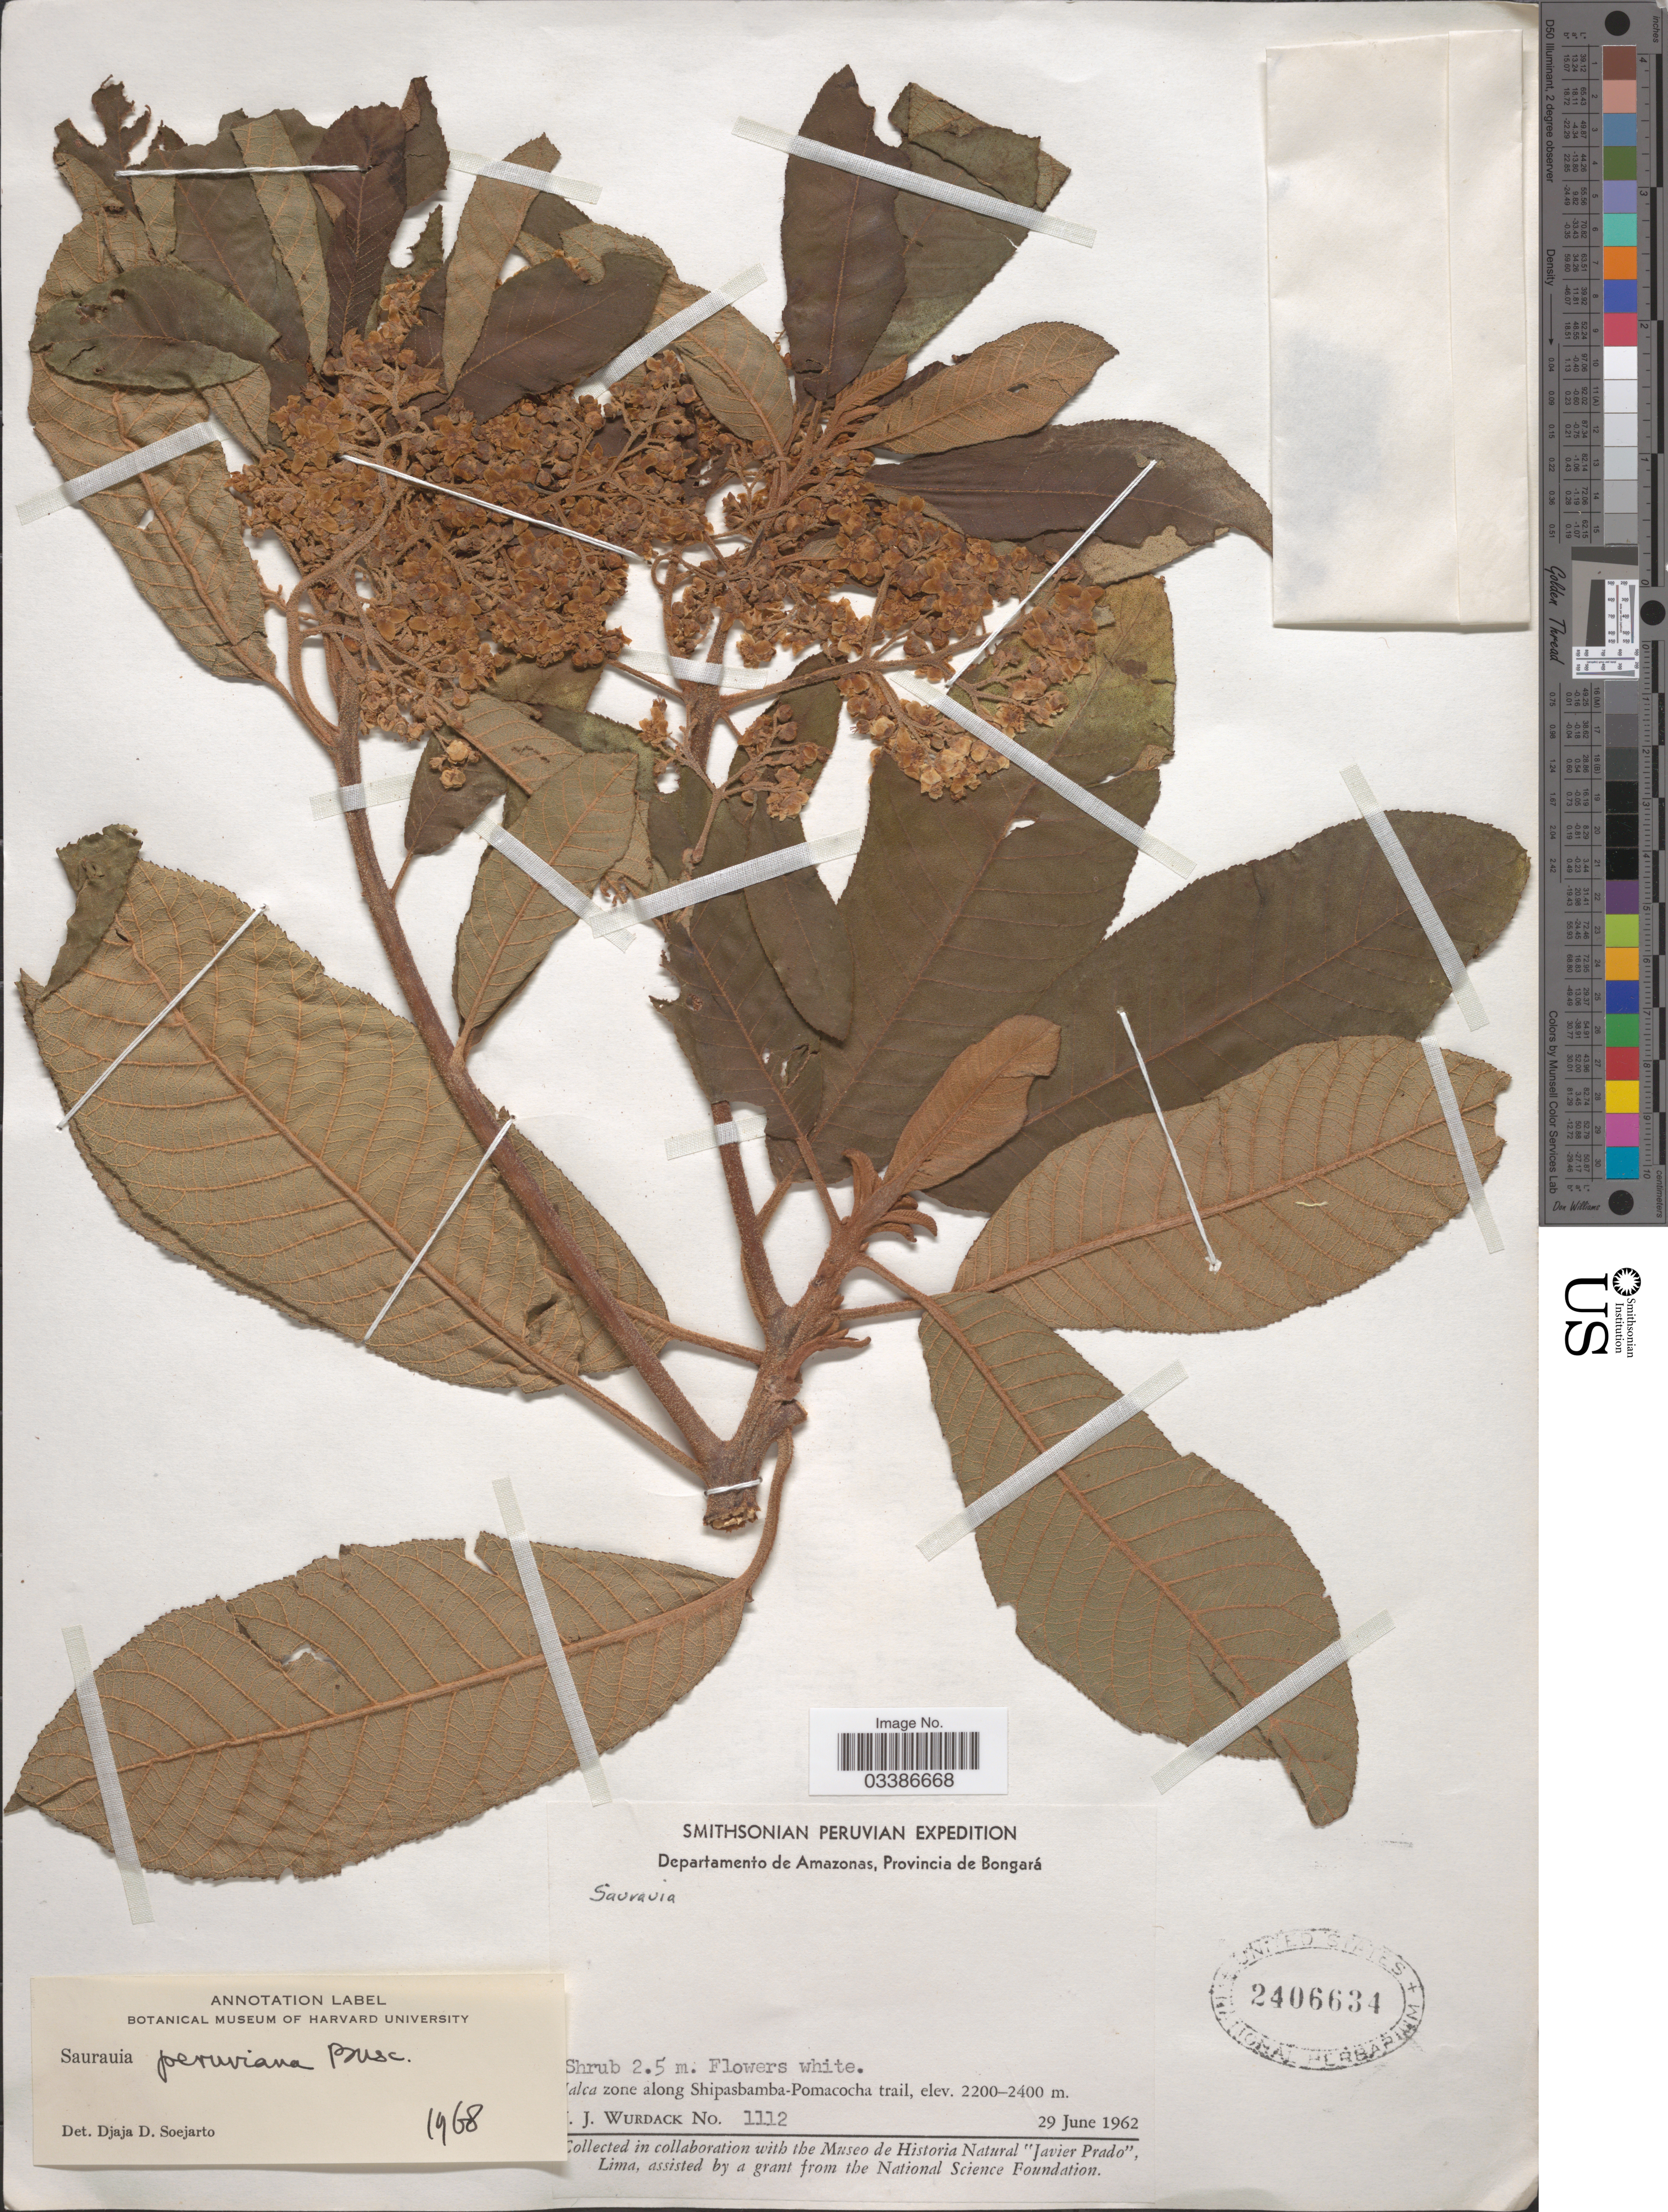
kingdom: Plantae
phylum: Tracheophyta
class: Magnoliopsida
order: Ericales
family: Actinidiaceae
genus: Saurauia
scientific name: Saurauia peruviana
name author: Buscal.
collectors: J. J. Wurdack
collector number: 1112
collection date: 1962-06-29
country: Peru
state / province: Amazonas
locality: Departamento de Amazonas, Provincia de Bongará. Jalca zone along Shipasbamba-Pomacocha trail.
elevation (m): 2200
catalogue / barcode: US 2406634